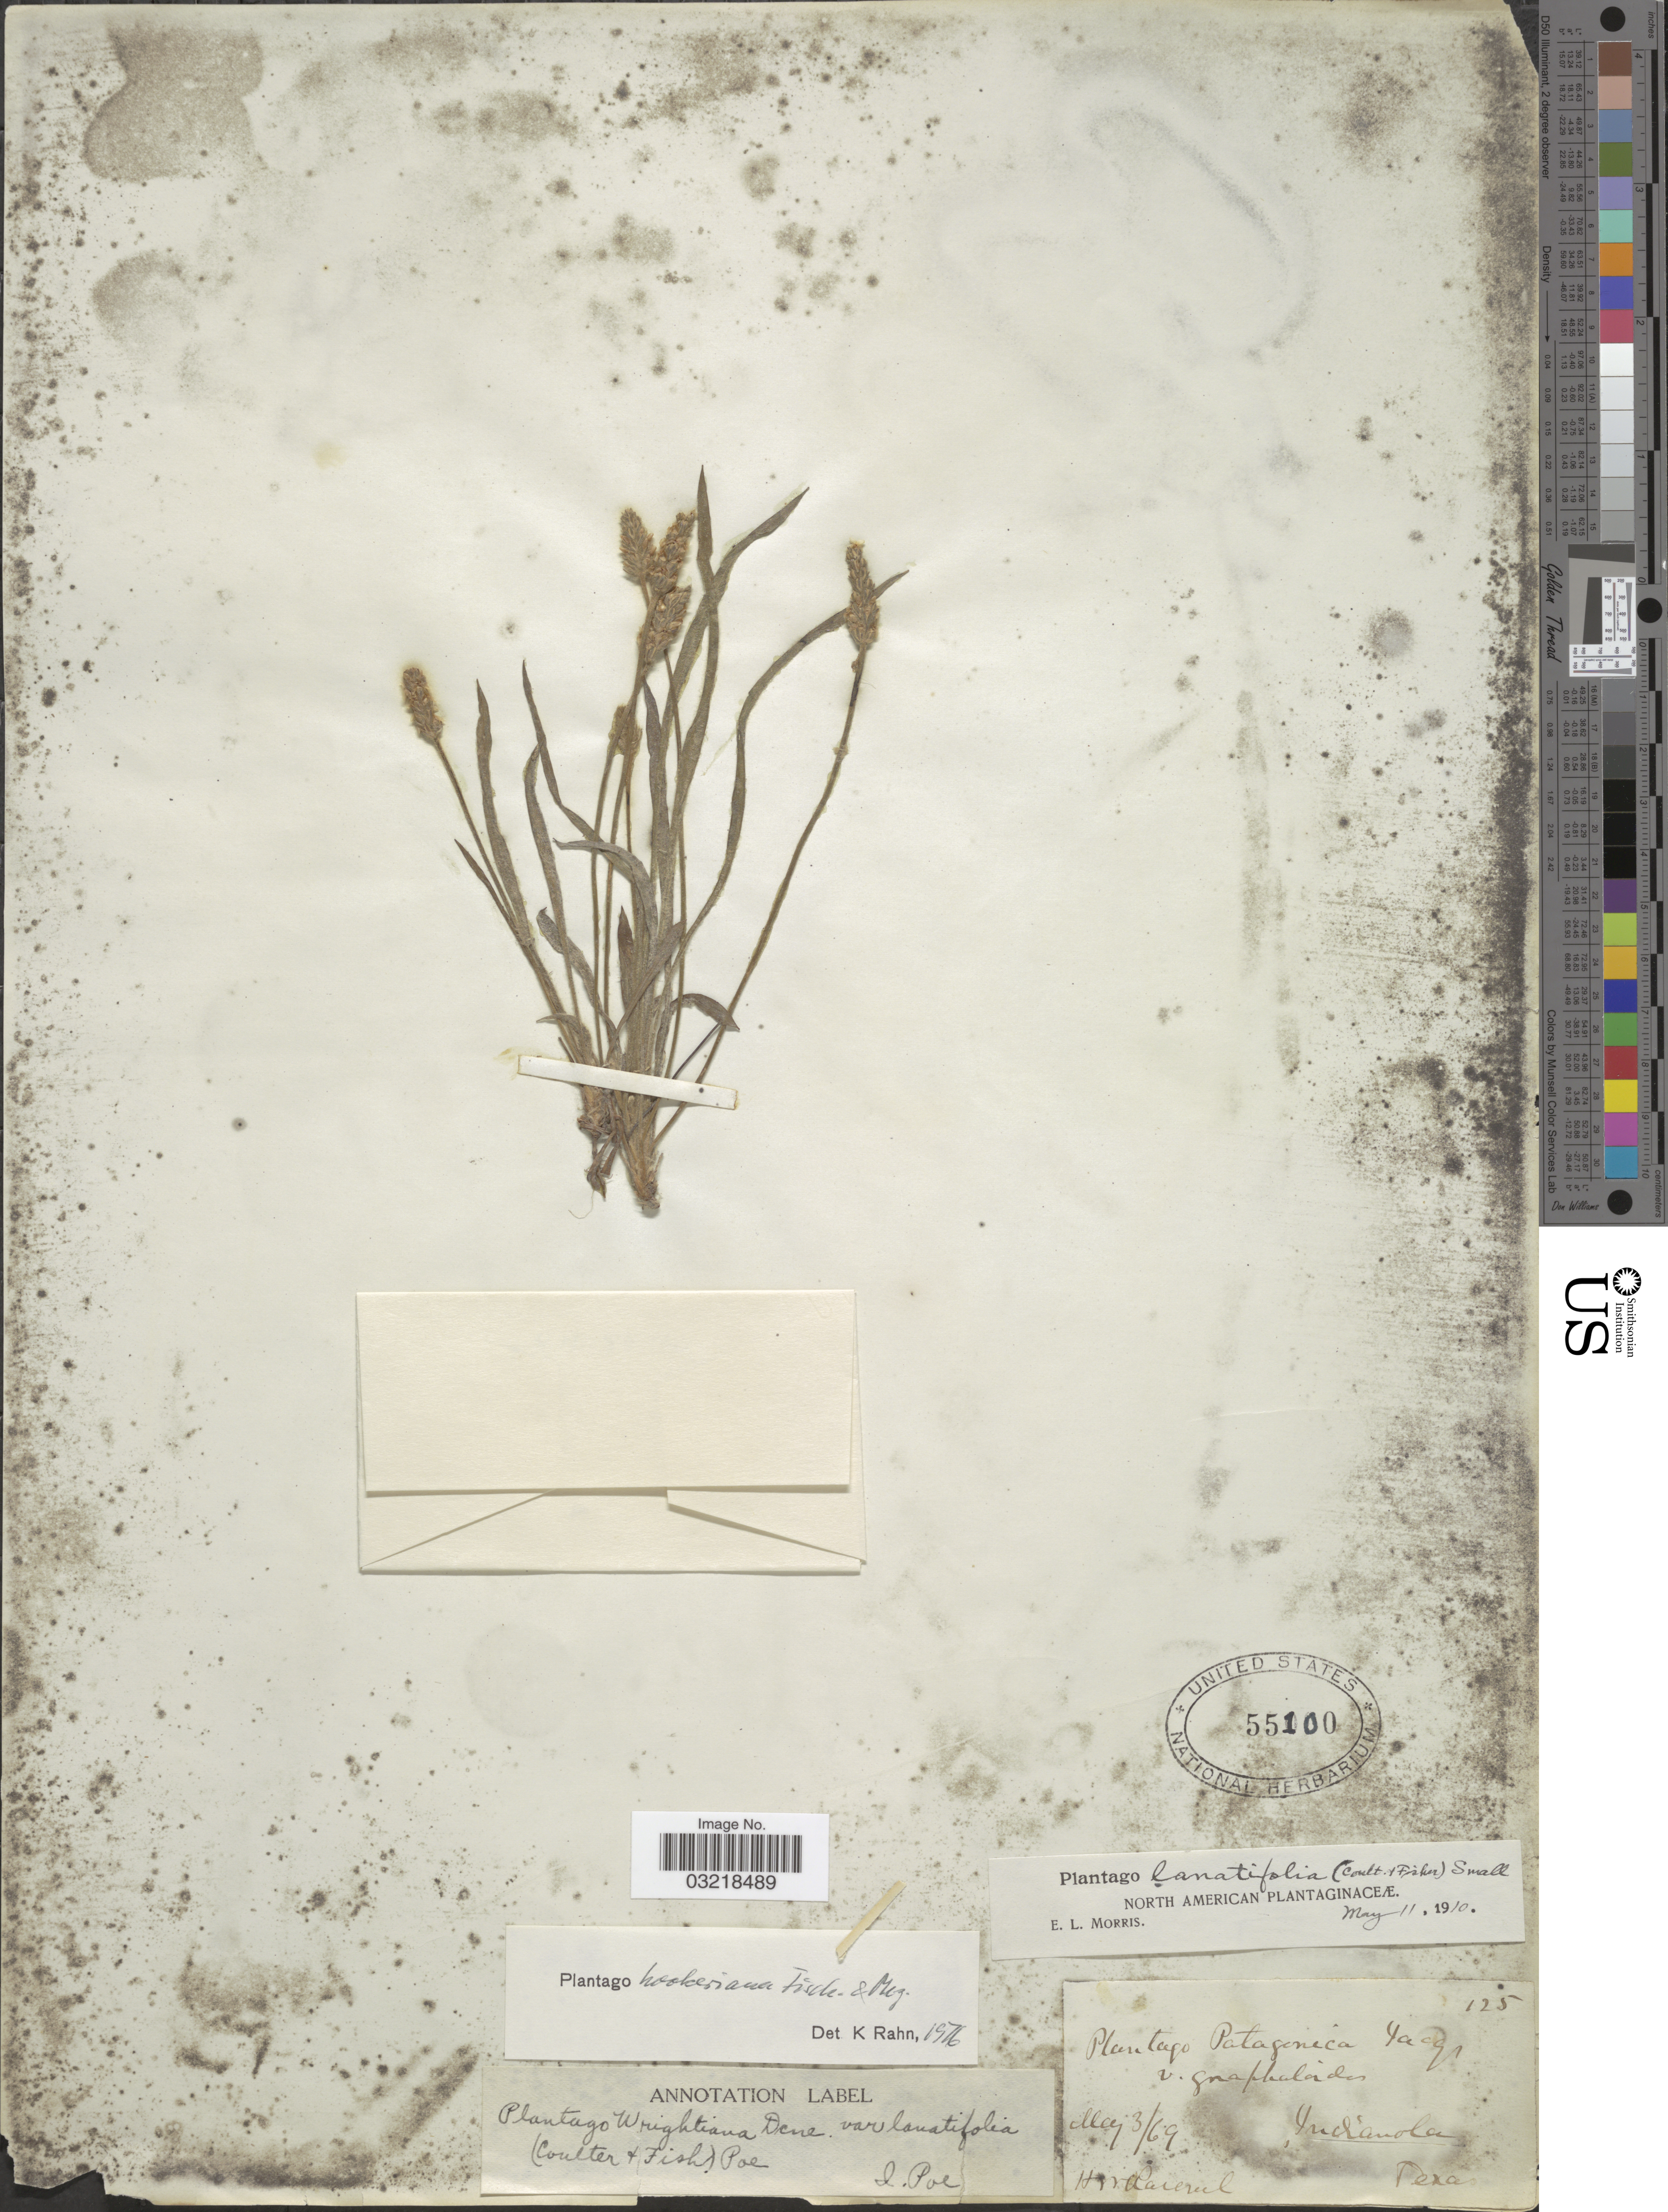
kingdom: Plantae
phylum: Tracheophyta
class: Magnoliopsida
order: Lamiales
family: Plantaginaceae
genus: Plantago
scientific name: Plantago hookeriana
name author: Fisch. & C.A. Mey.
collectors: H. Ranenel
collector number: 125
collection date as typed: Transcribed d/m/y: 3/5/69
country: United States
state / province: Texas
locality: Indianola.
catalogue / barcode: US 55100